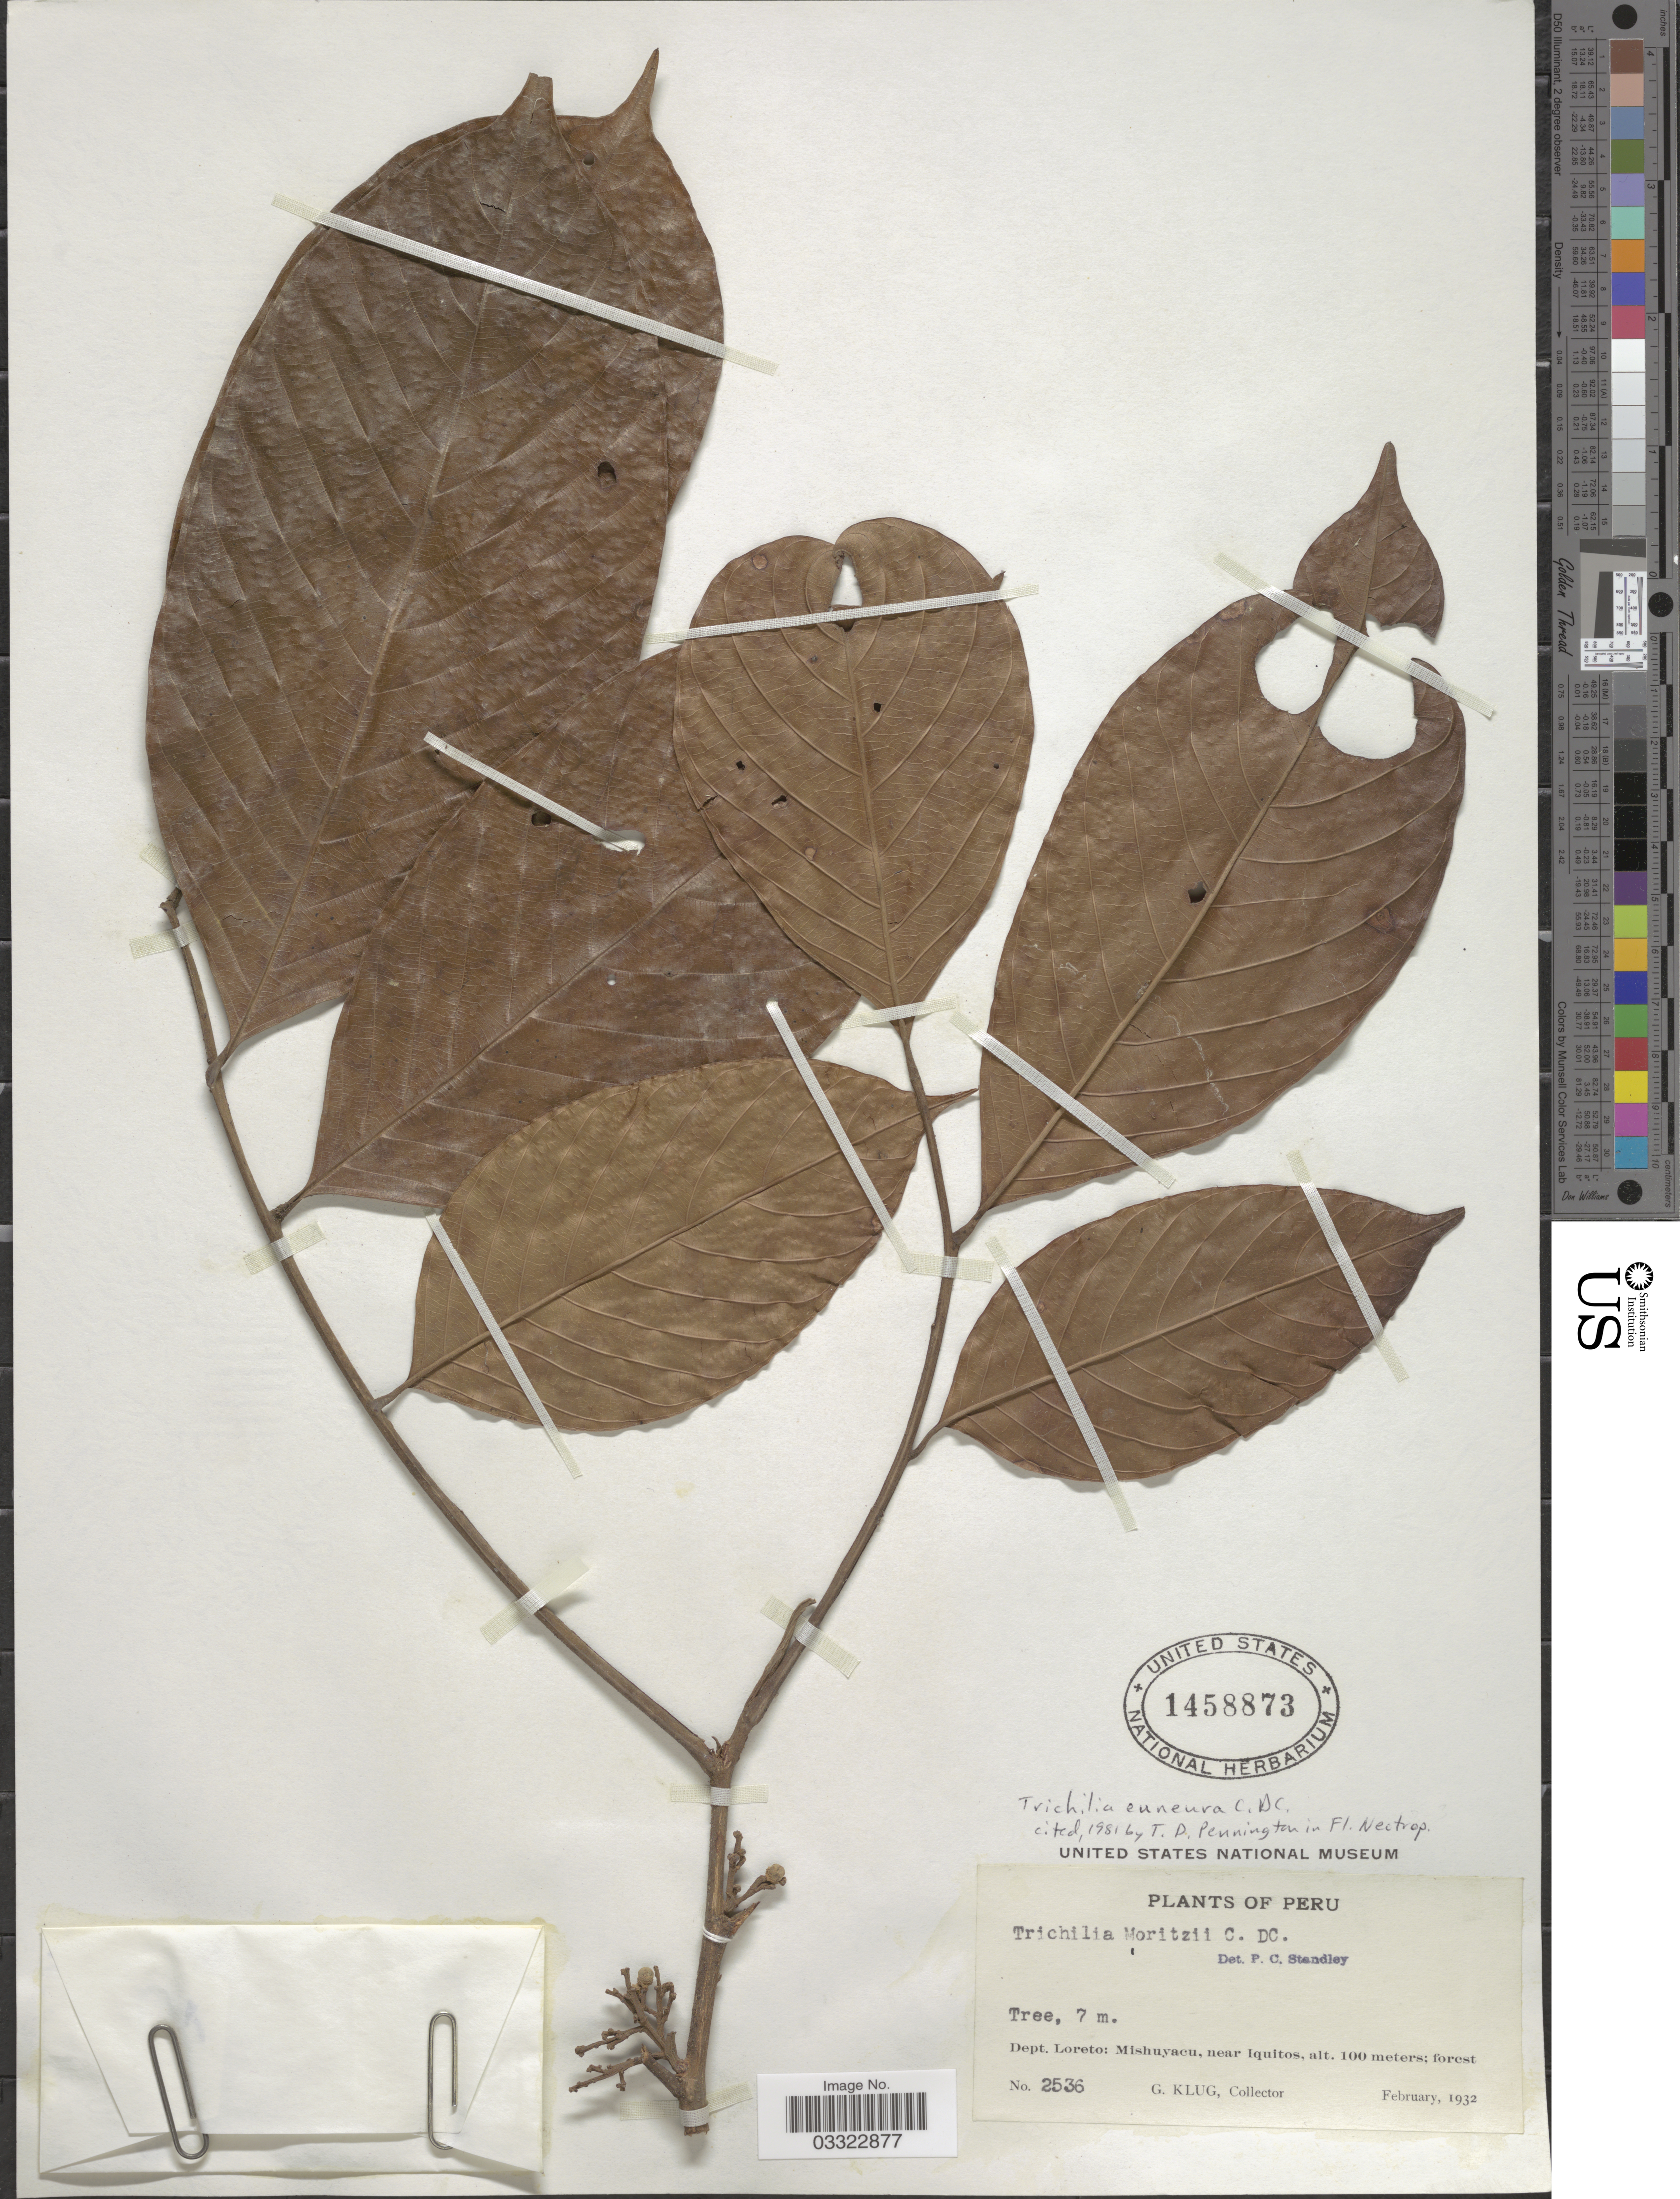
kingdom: Plantae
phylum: Tracheophyta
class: Magnoliopsida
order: Sapindales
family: Meliaceae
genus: Trichilia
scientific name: Trichilia euneura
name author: C. DC.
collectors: G. Klug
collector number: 2536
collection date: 1932-02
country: Peru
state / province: Loreto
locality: Dept. Loreto: Mishuyacu, near Iquitos.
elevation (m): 100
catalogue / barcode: US 1458873